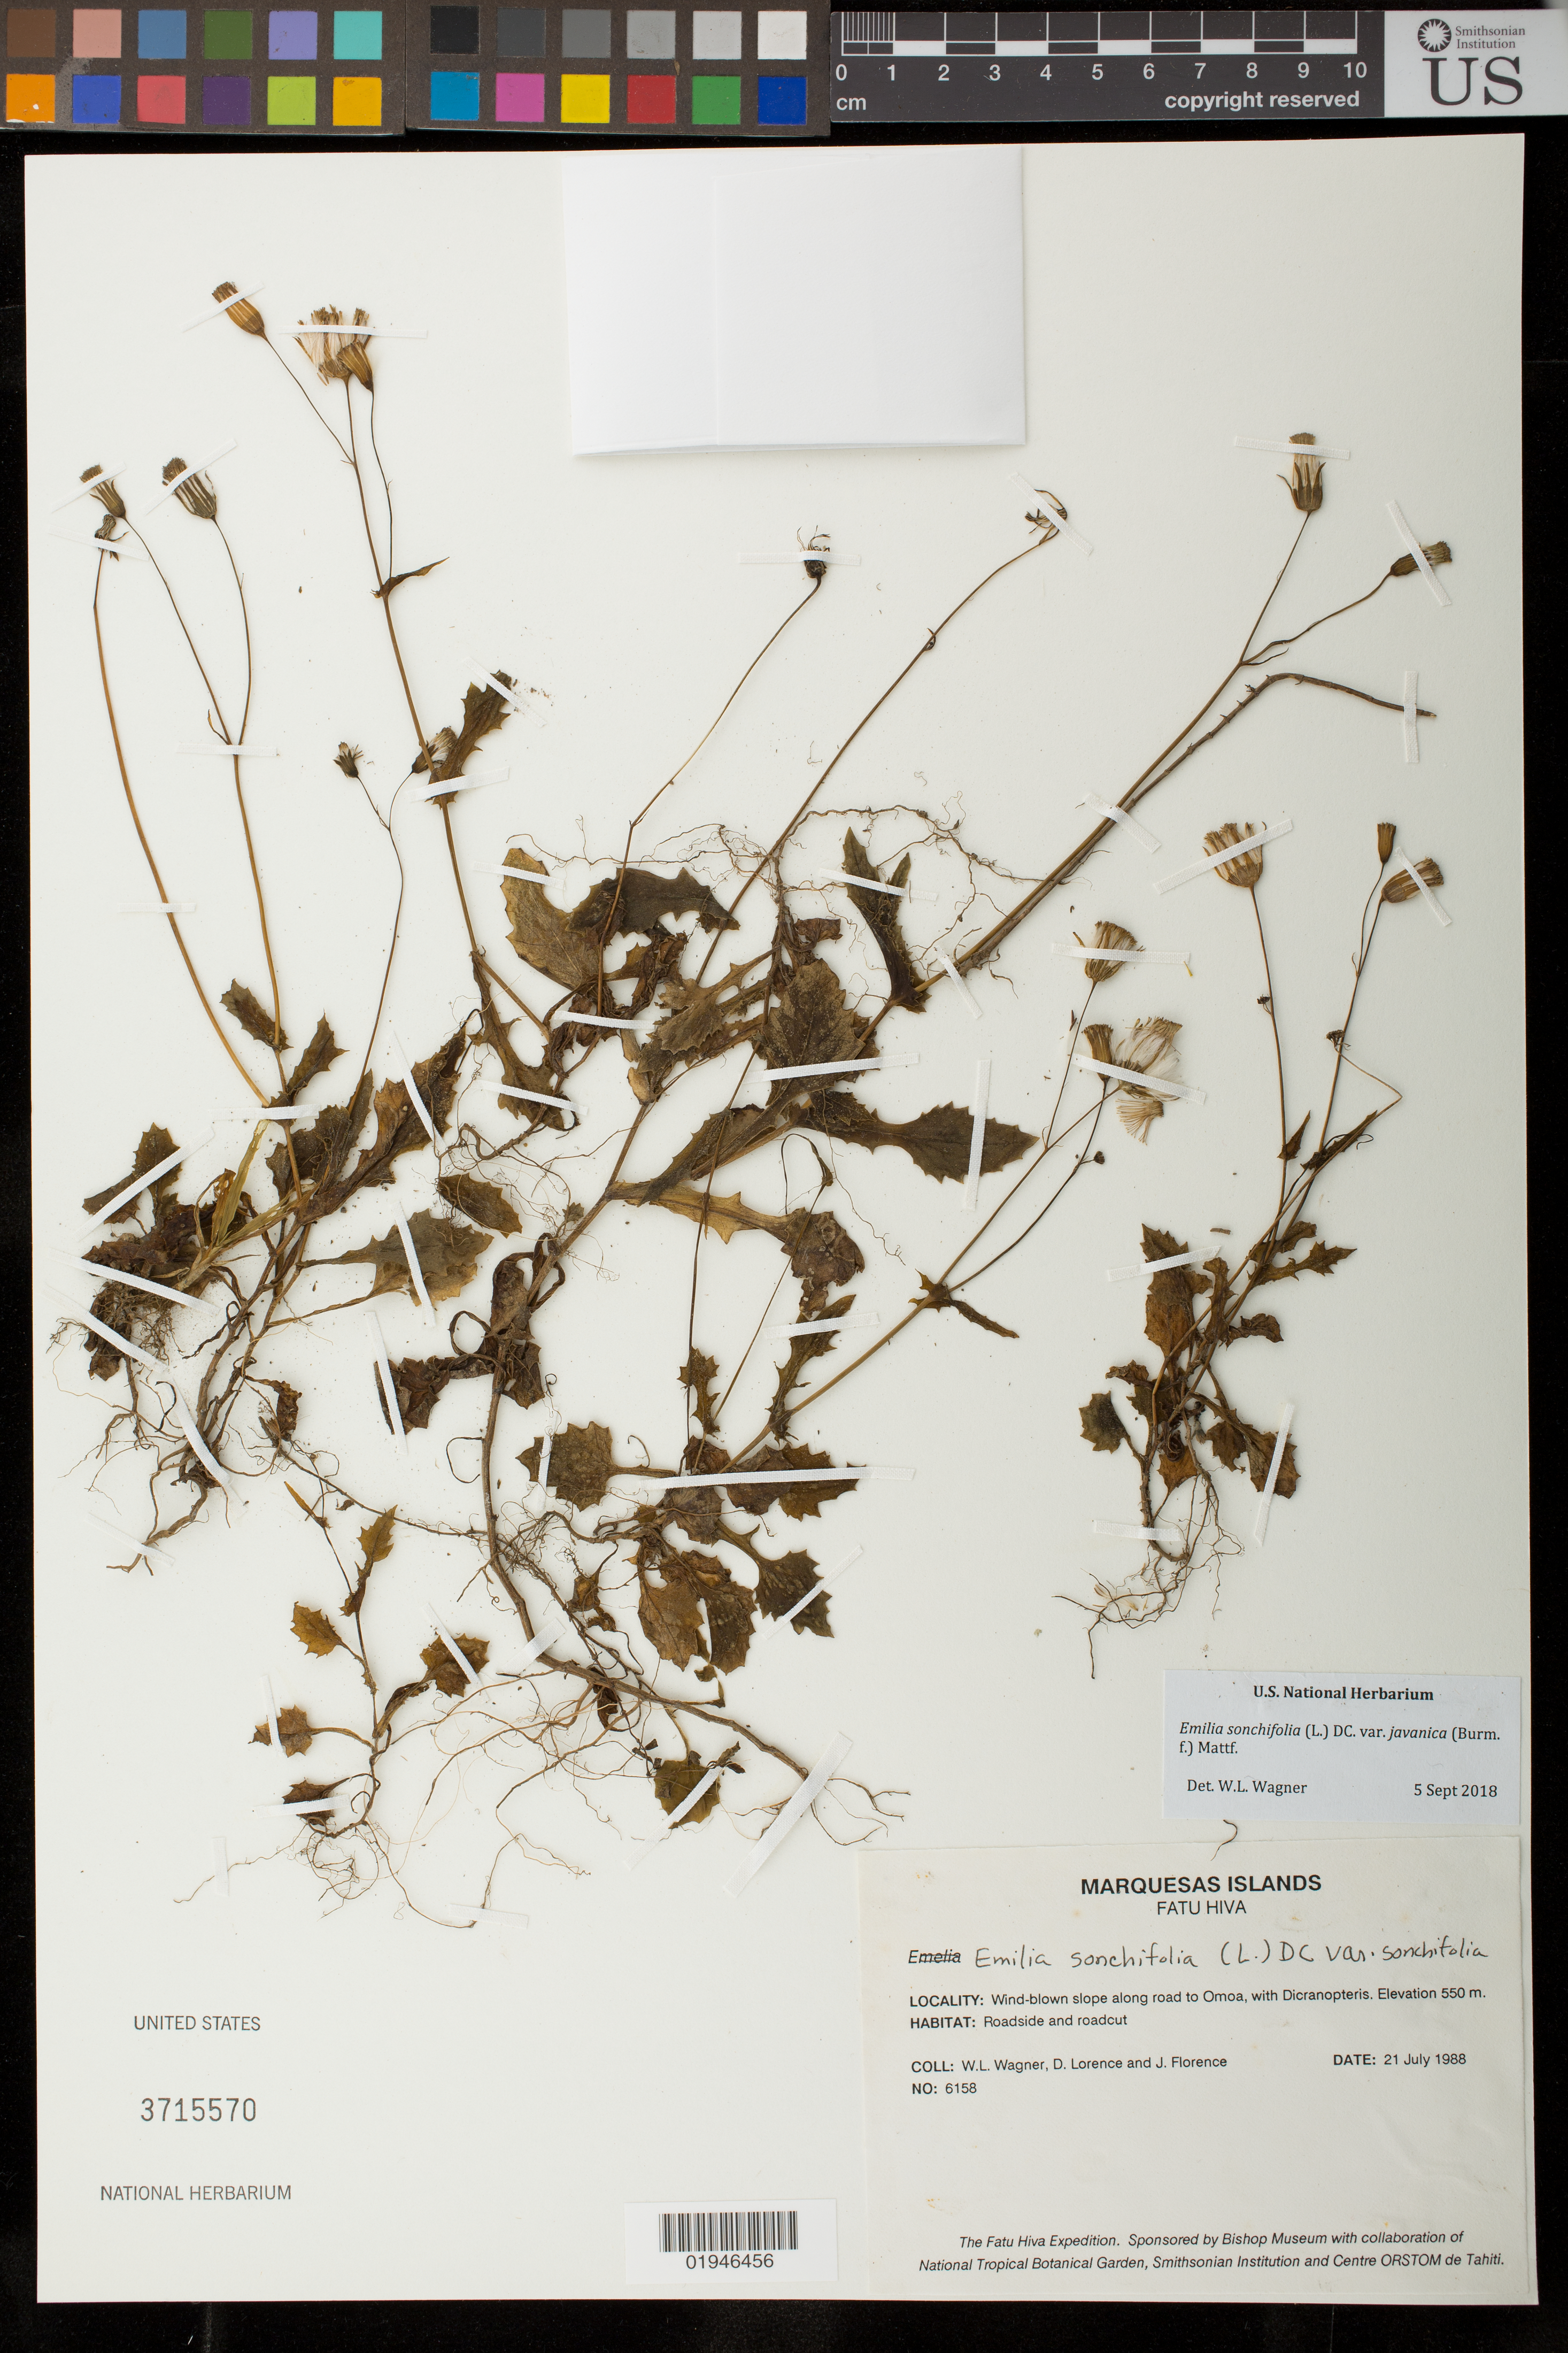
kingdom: Plantae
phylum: Tracheophyta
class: Magnoliopsida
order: Asterales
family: Asteraceae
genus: Emilia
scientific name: Emilia sonchifolia var. javanica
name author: (Burm. f.) Mattf.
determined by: Wagner, W. L., (BOT), Smithsonian Institution - National Museum of Natural History (UNITED STATES)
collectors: W. L. Wagner, D. Lorence & J. Florence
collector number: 6158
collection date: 1988-07-21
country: French Polynesia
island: Fatu Hiva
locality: wind-blown slope along road to 'Omo'a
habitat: Roadside and roadcut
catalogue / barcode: US 3715570